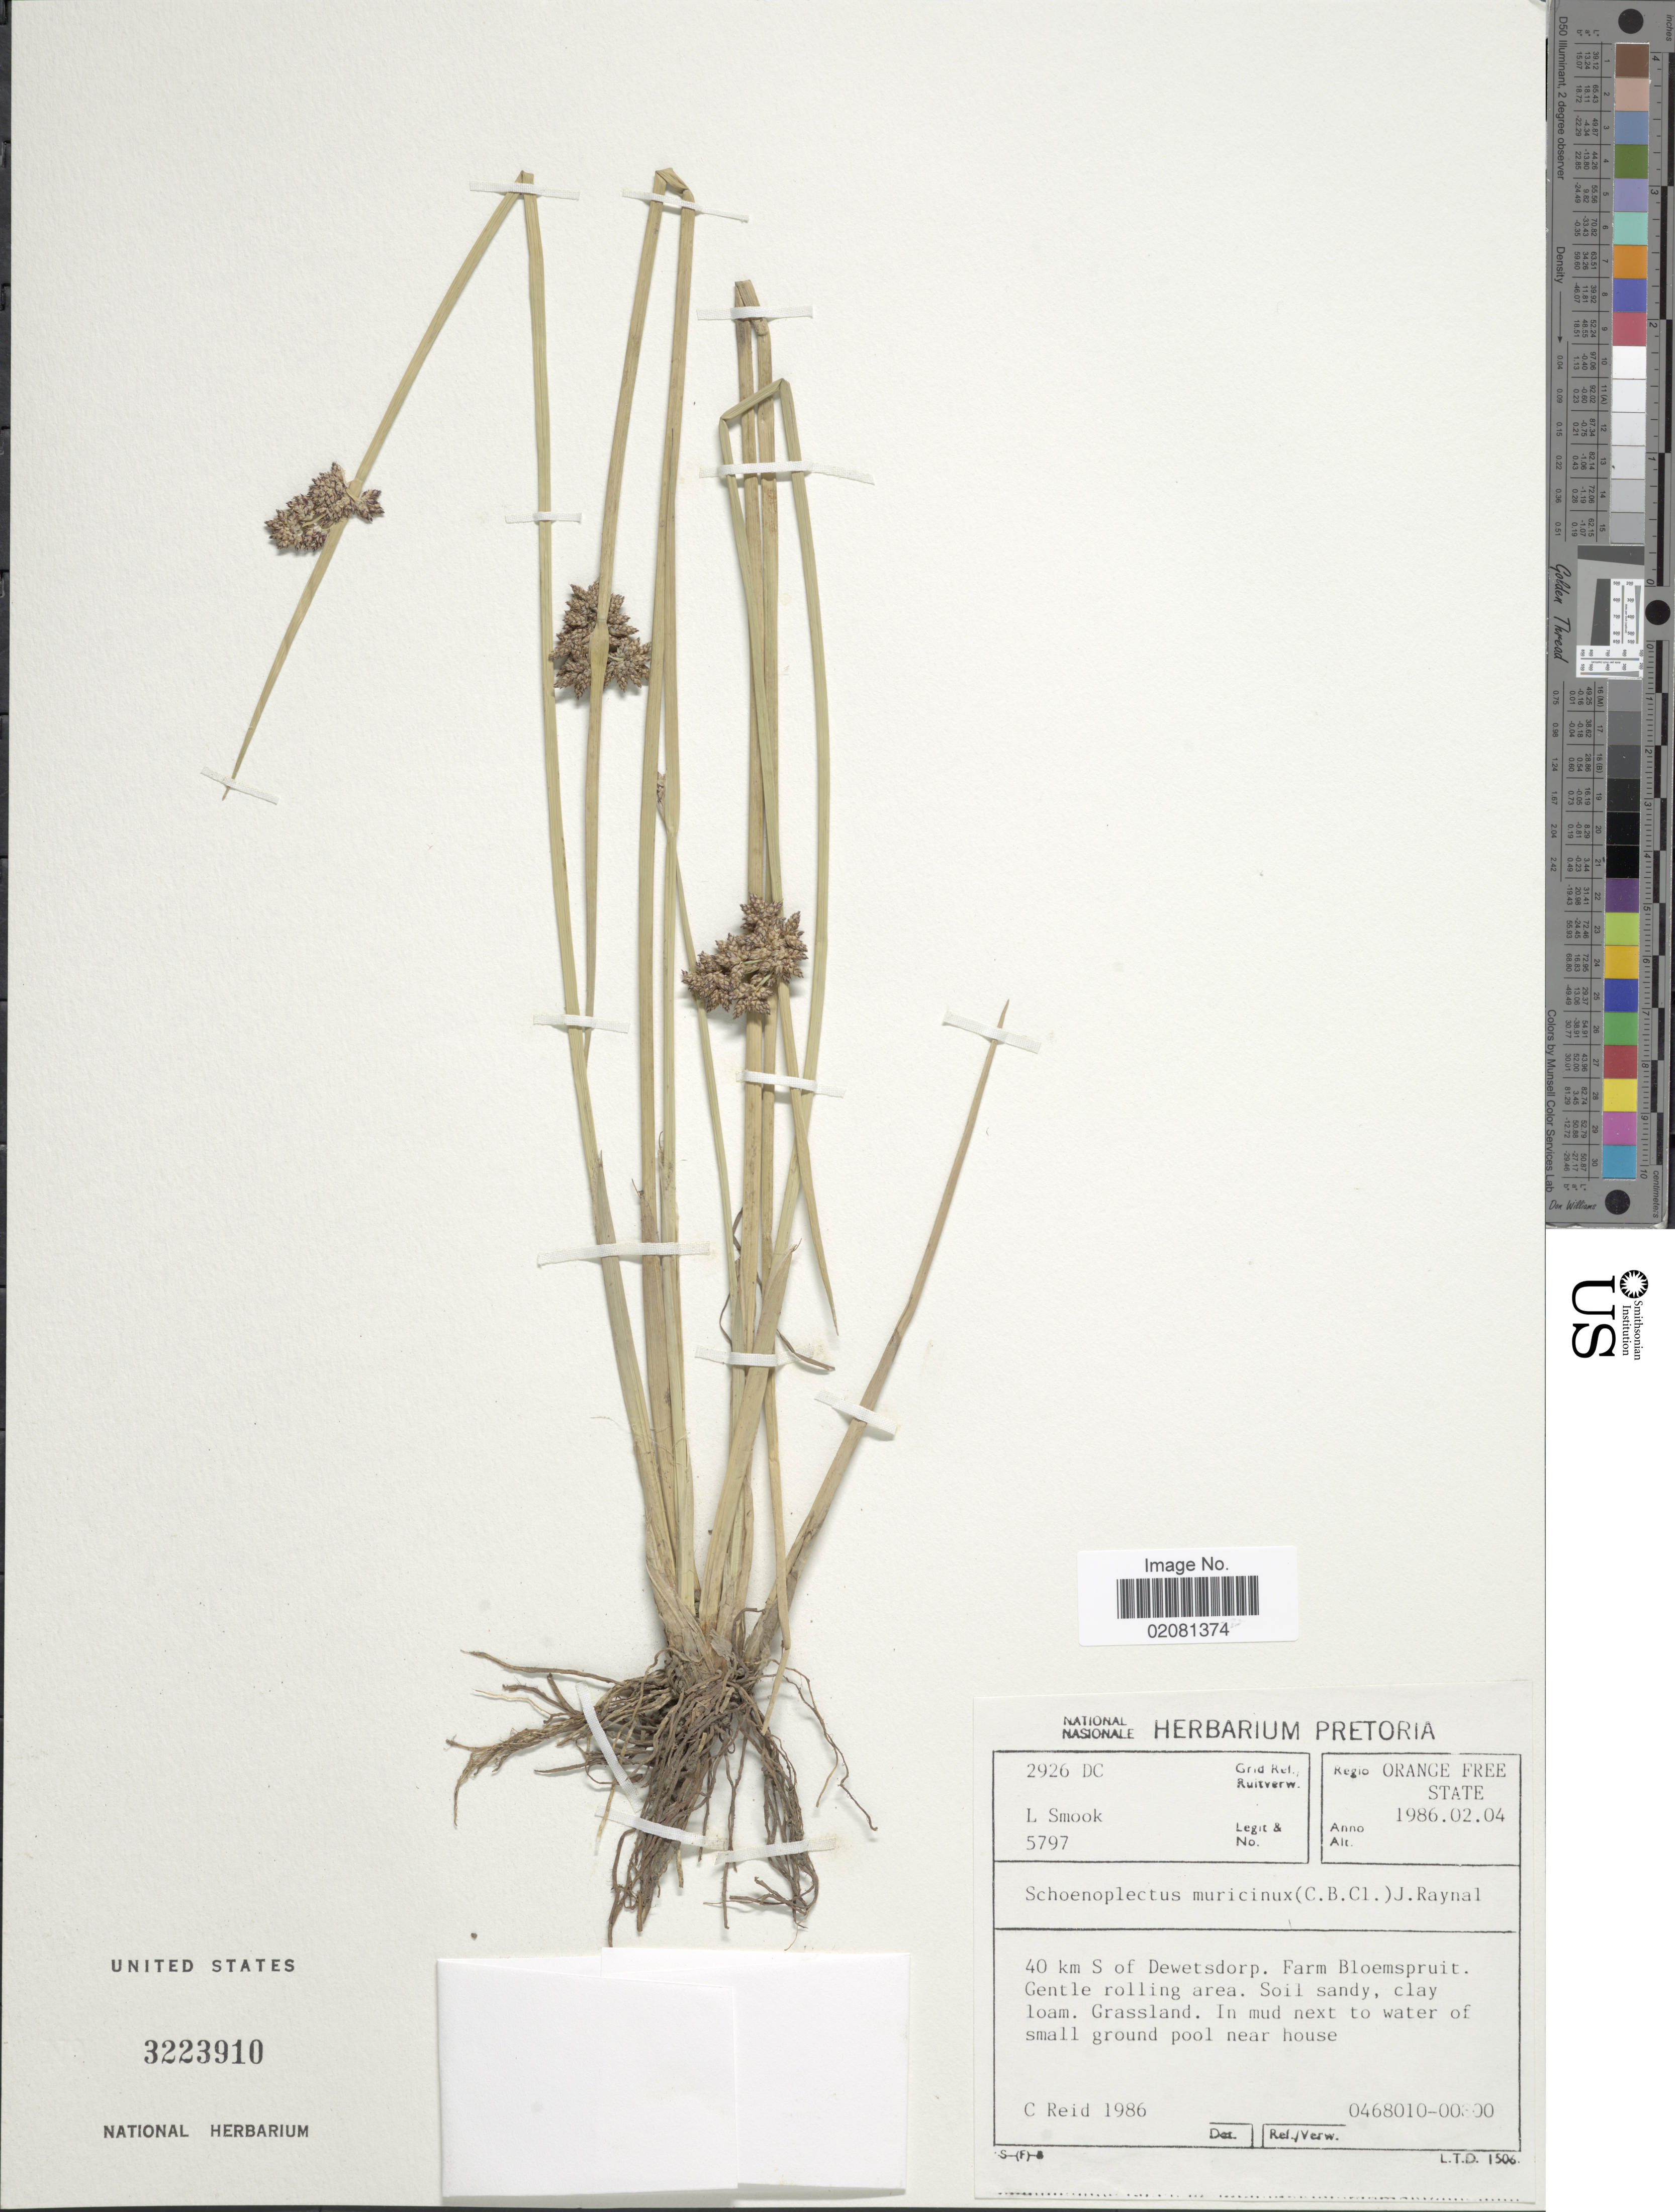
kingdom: Plantae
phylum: Tracheophyta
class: Liliopsida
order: Poales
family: Cyperaceae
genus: Schoenoplectus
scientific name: Schoenoplectus muricinux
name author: (C.B. Clarke) J. Raynal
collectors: L. Smook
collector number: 5797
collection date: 1986-02-04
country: South Africa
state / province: Free State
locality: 40 km S of Dewetsdorp, Far, Bloemspruit, gentle rolling area, Grid Ref.2926 DC.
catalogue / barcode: US 3223910